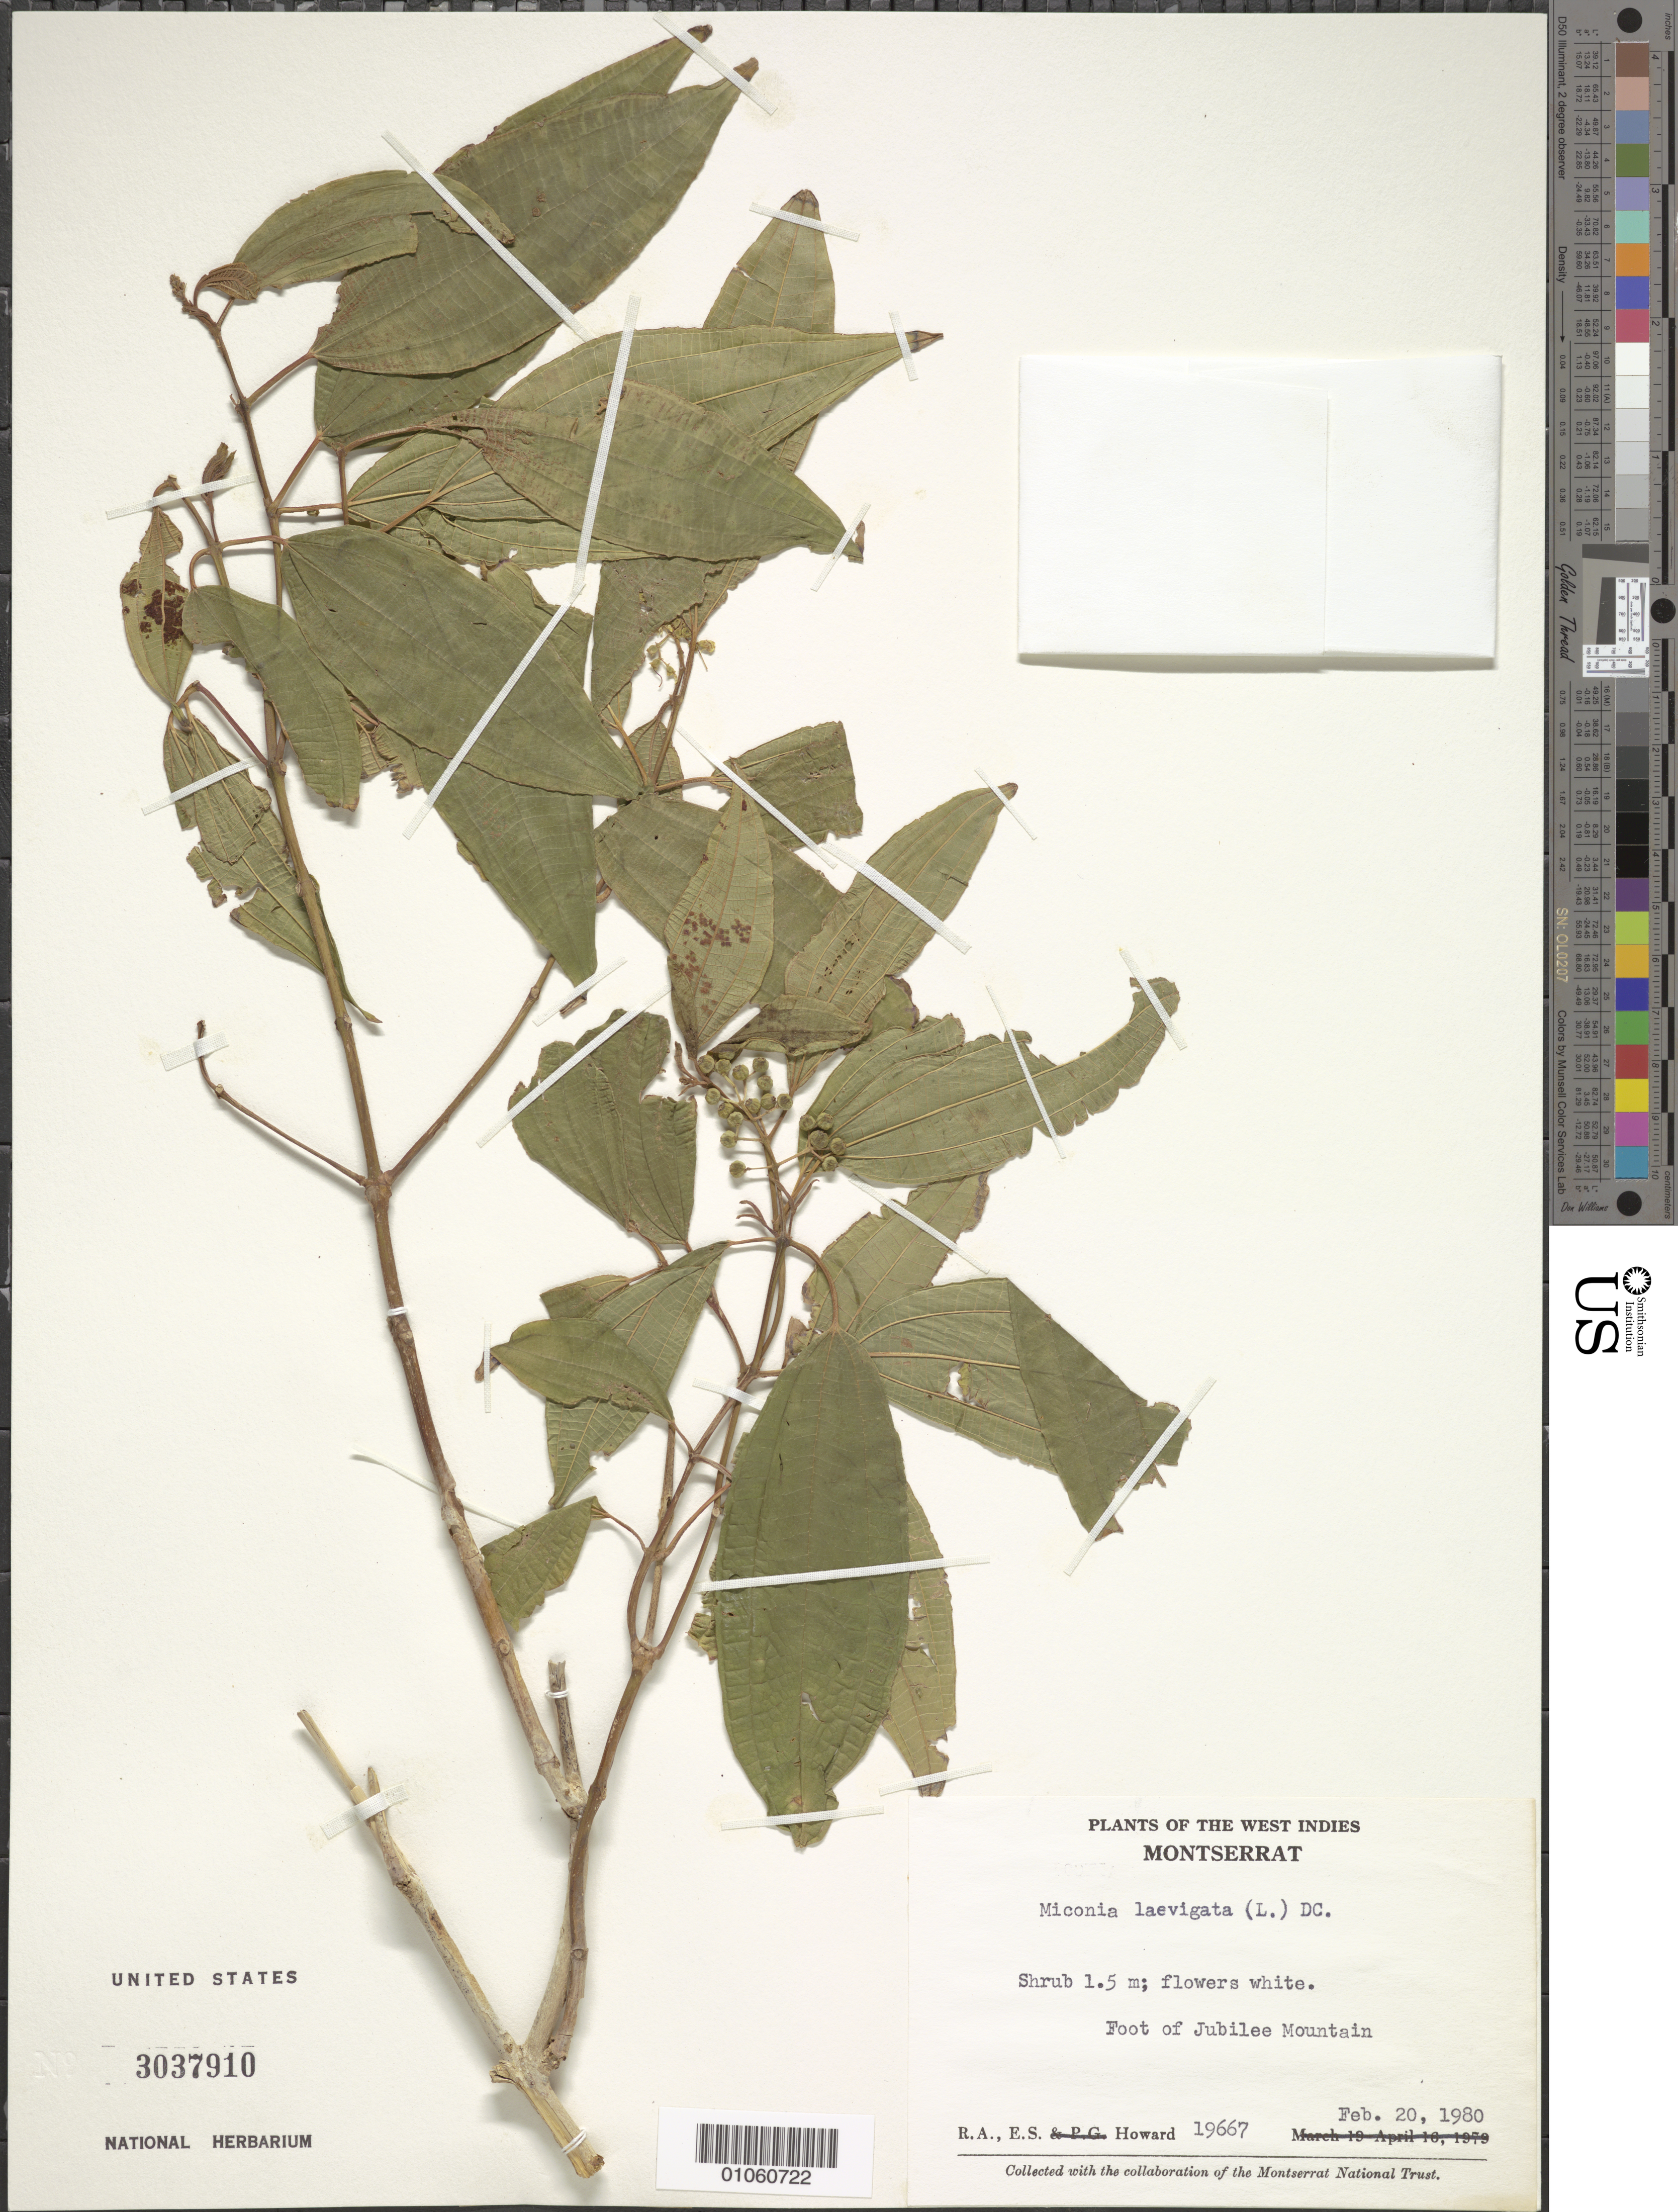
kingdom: Plantae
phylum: Tracheophyta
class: Magnoliopsida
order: Myrtales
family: Melastomataceae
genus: Miconia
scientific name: Miconia laevigata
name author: (L.) D. Don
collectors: R. A. Howard & E. S. Howard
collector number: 19667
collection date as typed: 20 Feb 1980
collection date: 1980-02-20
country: Montserrat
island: Montserrat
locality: Jubilee Mountain, at foot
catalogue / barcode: US 3037910